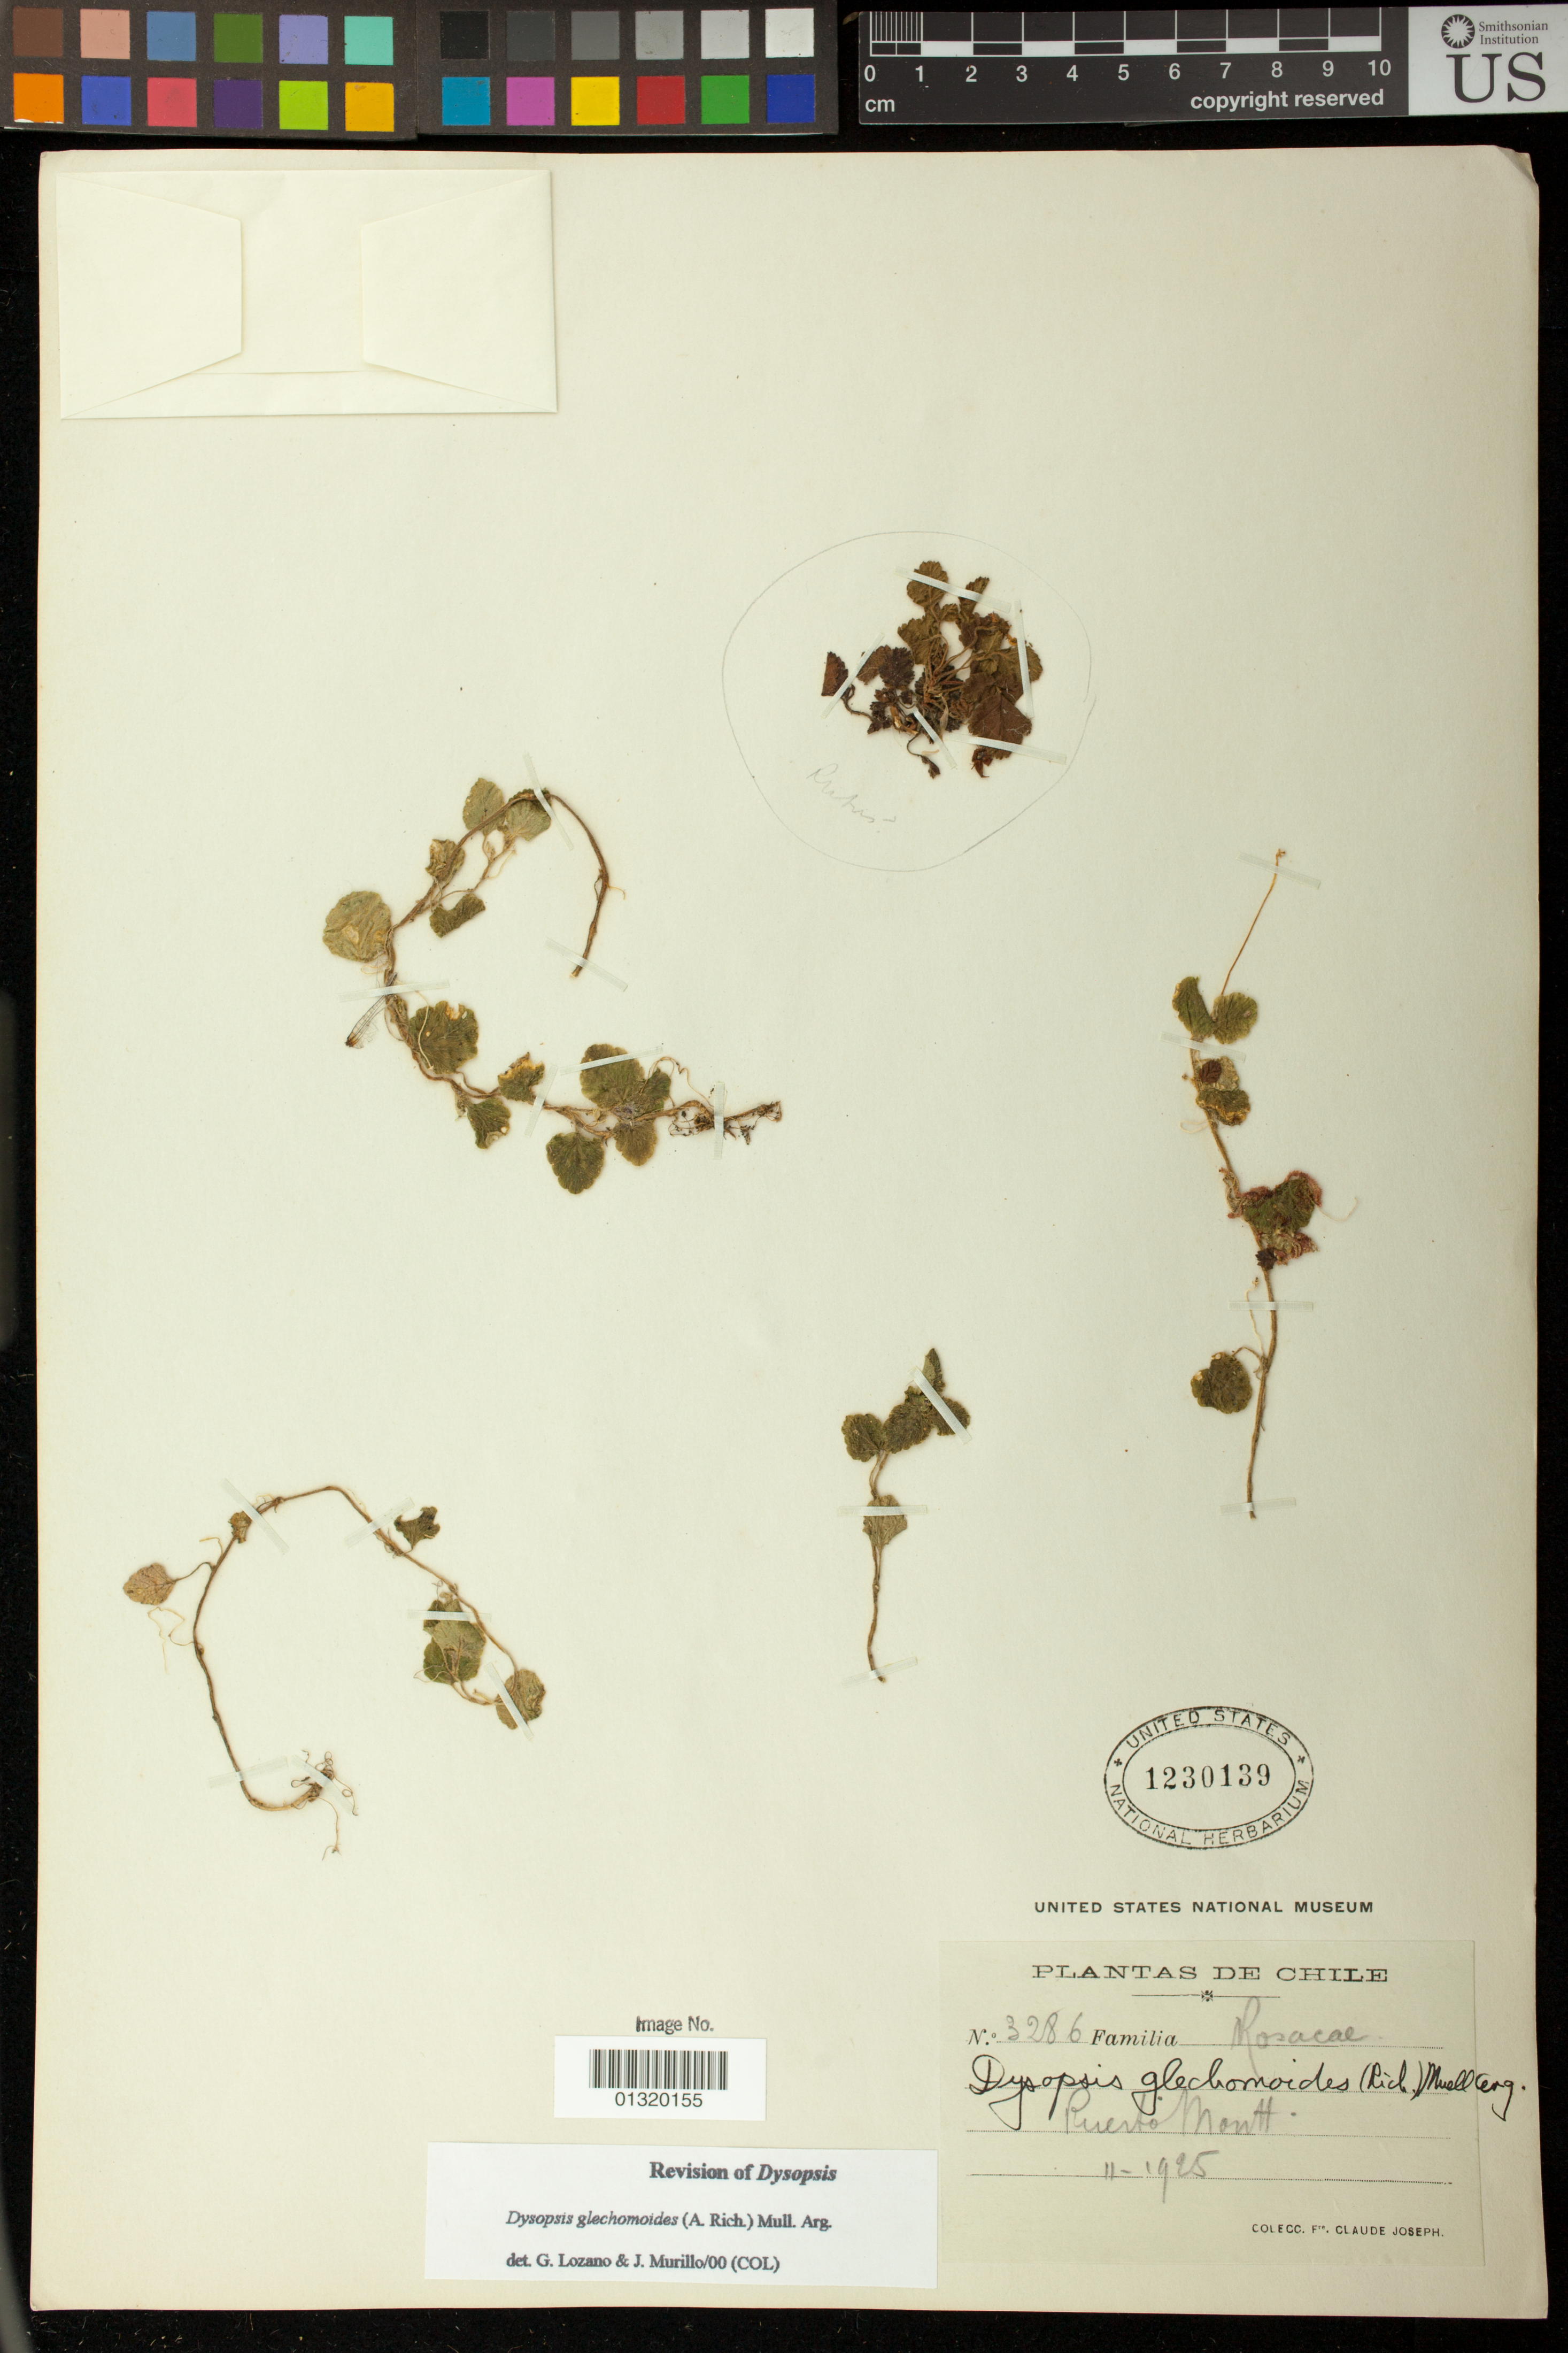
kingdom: Plantae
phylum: Tracheophyta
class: Magnoliopsida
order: Malpighiales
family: Euphorbiaceae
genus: Dysopsis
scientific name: Dysopsis glechomoides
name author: (A. Rich.) Müll. Arg.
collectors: Bro. Claude-Joseph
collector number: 3286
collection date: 1925-11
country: Chile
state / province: Los Lagos (X)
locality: Puerto Montt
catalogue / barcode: US 1230139